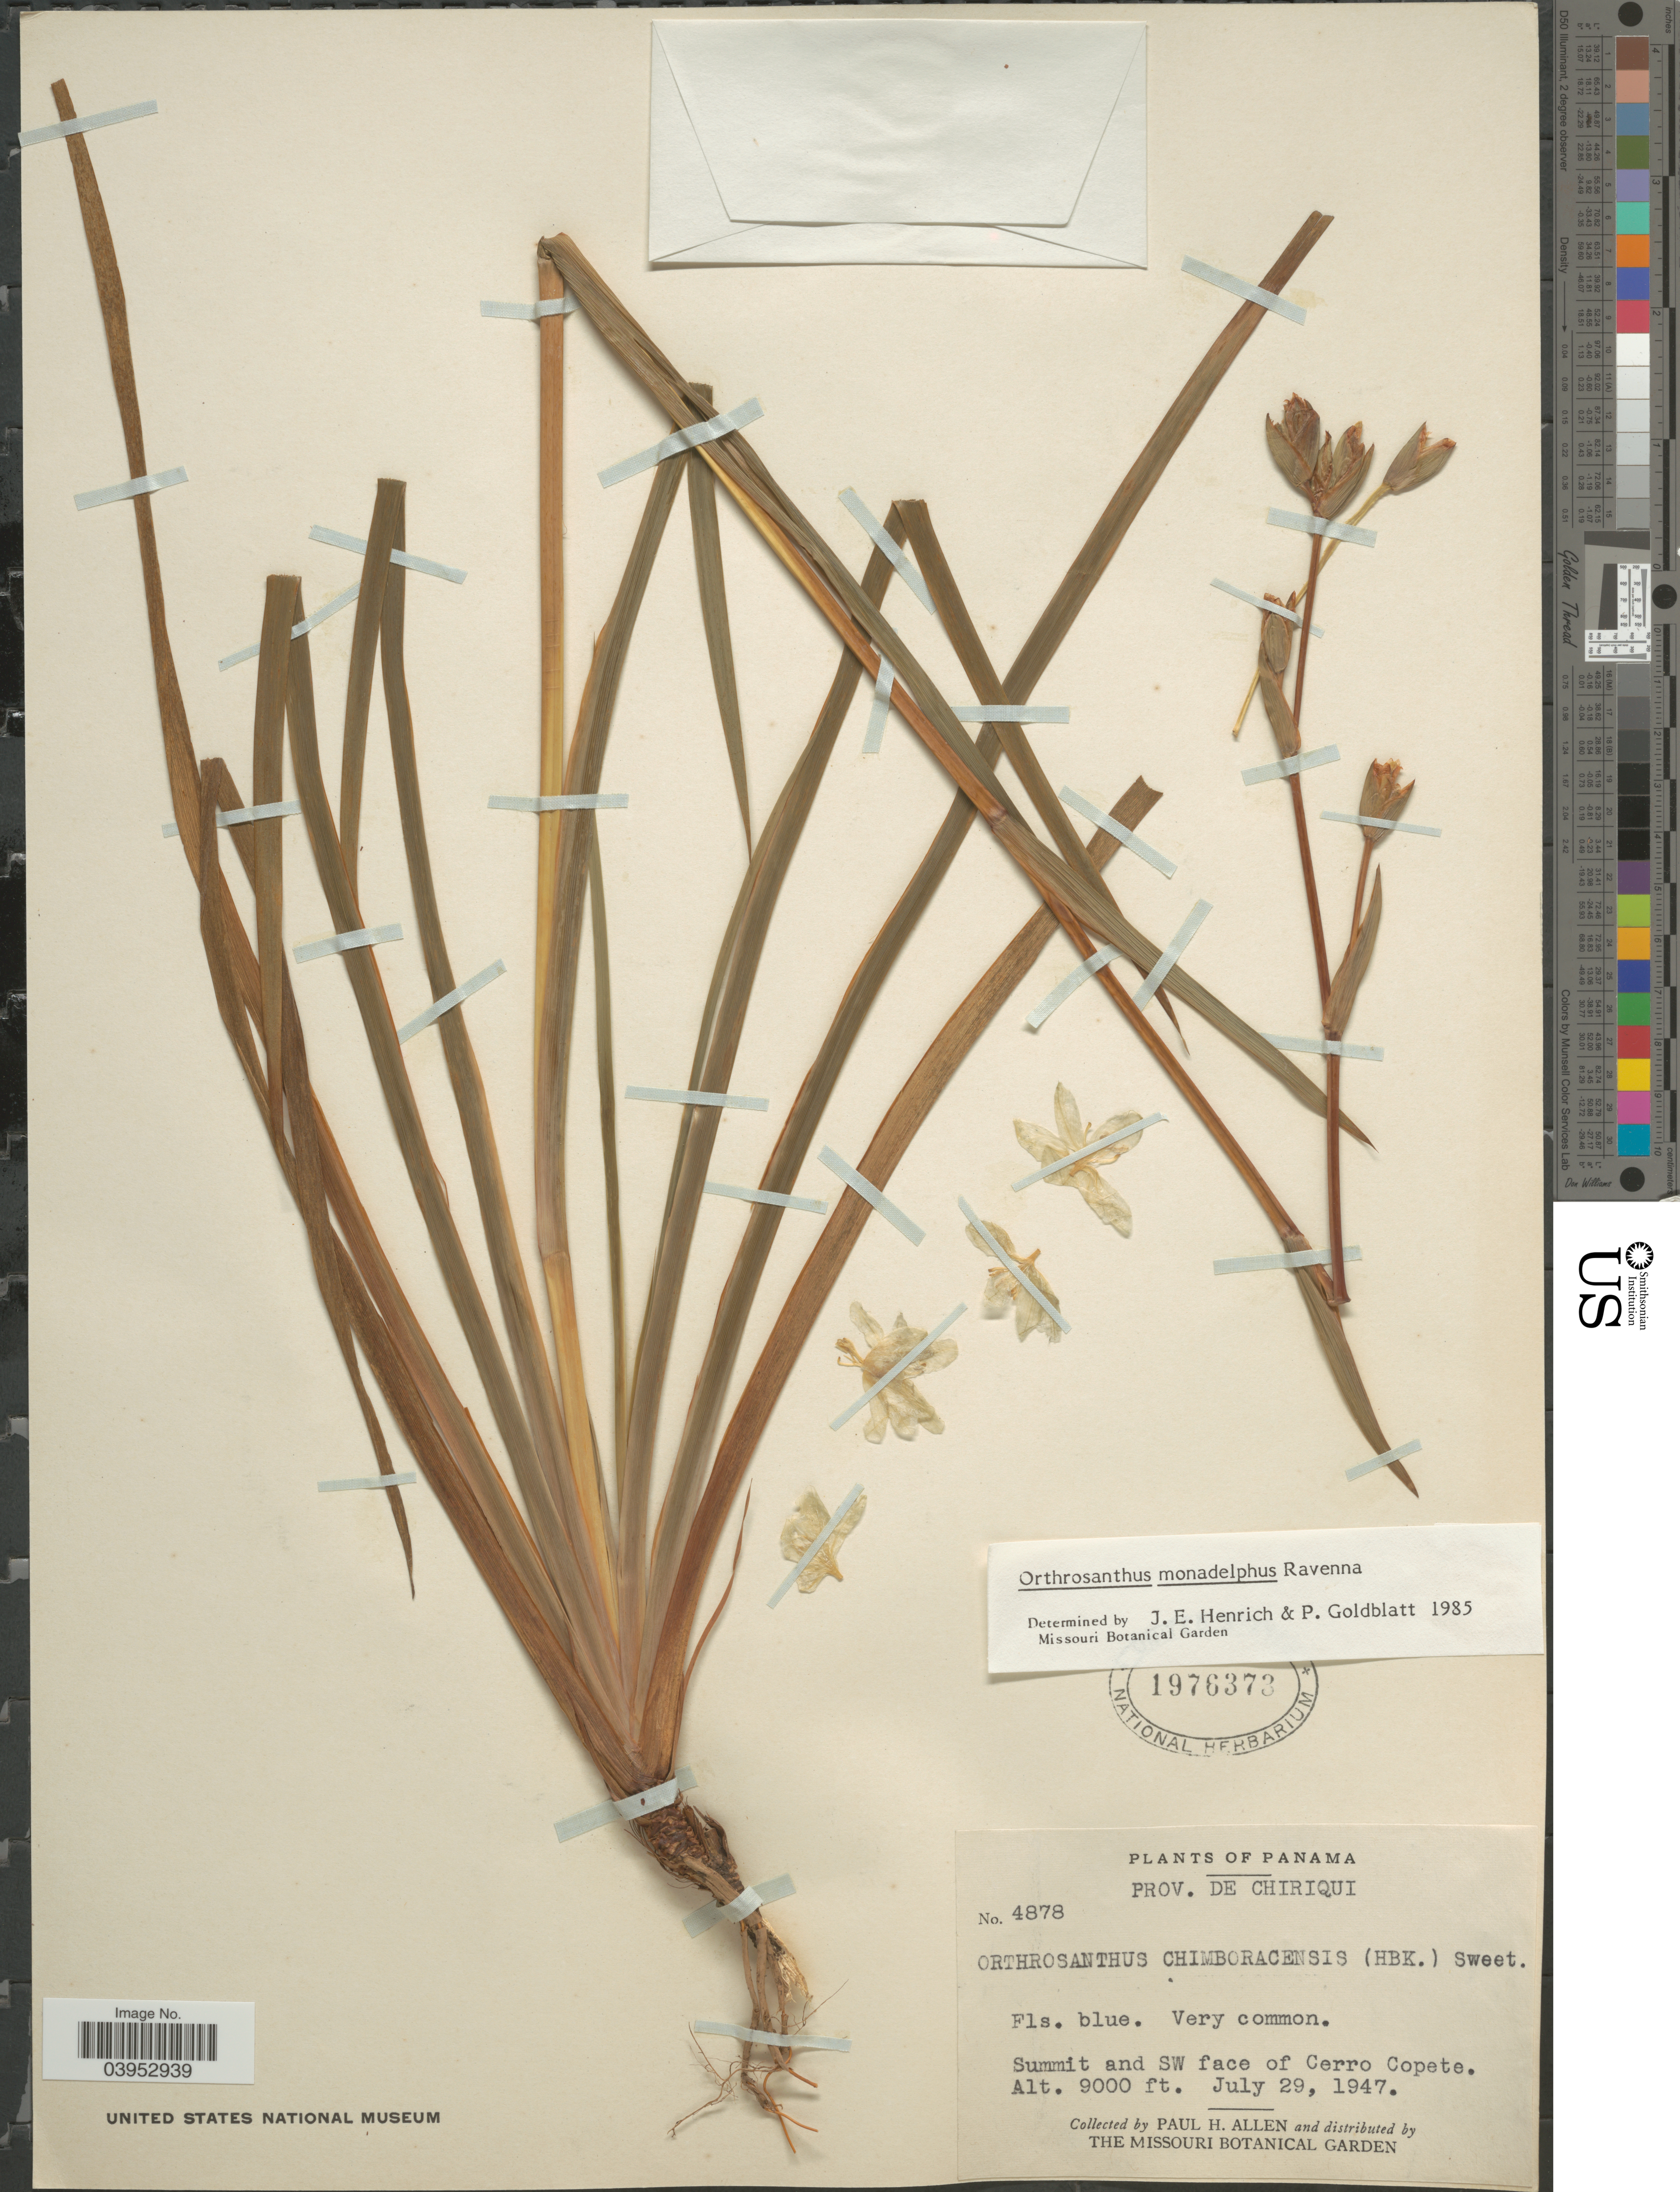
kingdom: Plantae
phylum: Tracheophyta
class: Liliopsida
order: Asparagales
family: Iridaceae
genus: Orthrosanthus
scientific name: Orthrosanthus monadelphus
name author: Ravenna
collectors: P. H. Allen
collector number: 4878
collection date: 1947-07-29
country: Panama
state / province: Chiriqui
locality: Summit and SW face of Cerro Copete.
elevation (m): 2743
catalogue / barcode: US 1976373